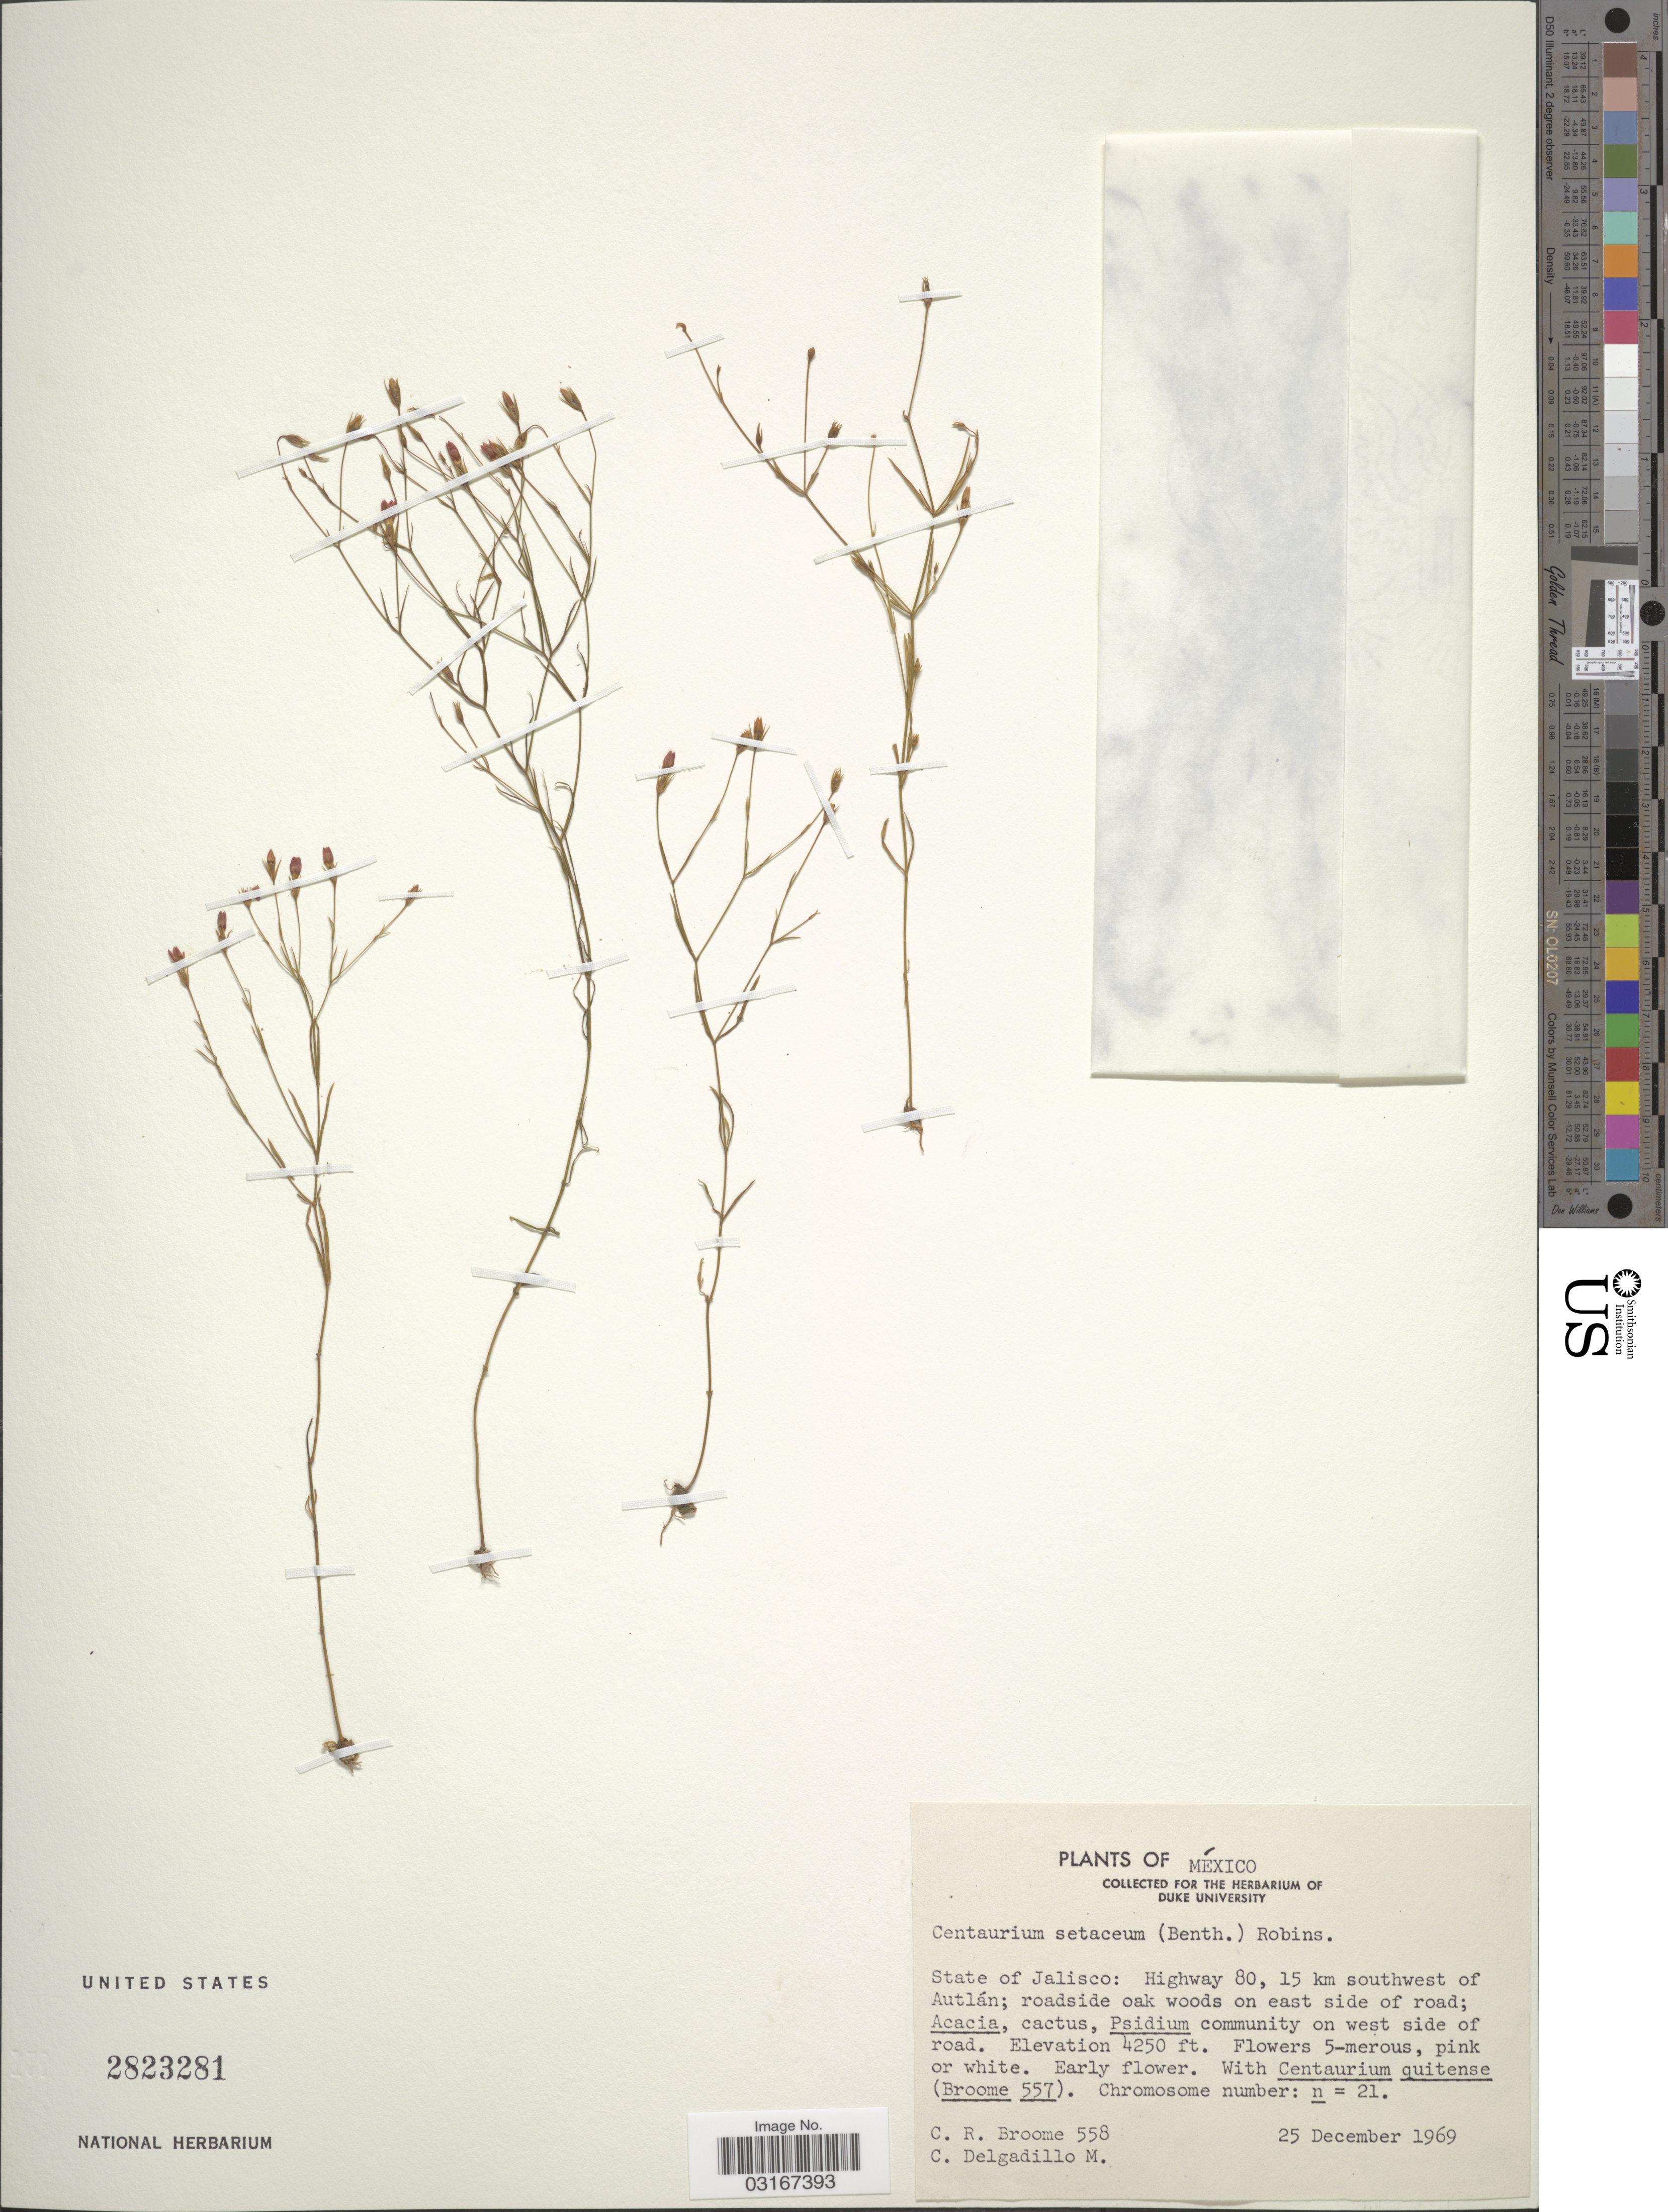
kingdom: Plantae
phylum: Tracheophyta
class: Magnoliopsida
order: Gentianales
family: Gentianaceae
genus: Centaurium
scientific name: Centaurium setaceum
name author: (Benth.) B.L. Rob.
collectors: C. R. Broome & C. Delgadillo-m.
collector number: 558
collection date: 1969-12-25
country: Mexico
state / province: Jalisco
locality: Highway 80, 15 km southwest of Autlán.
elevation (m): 1295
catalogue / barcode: US 2823281